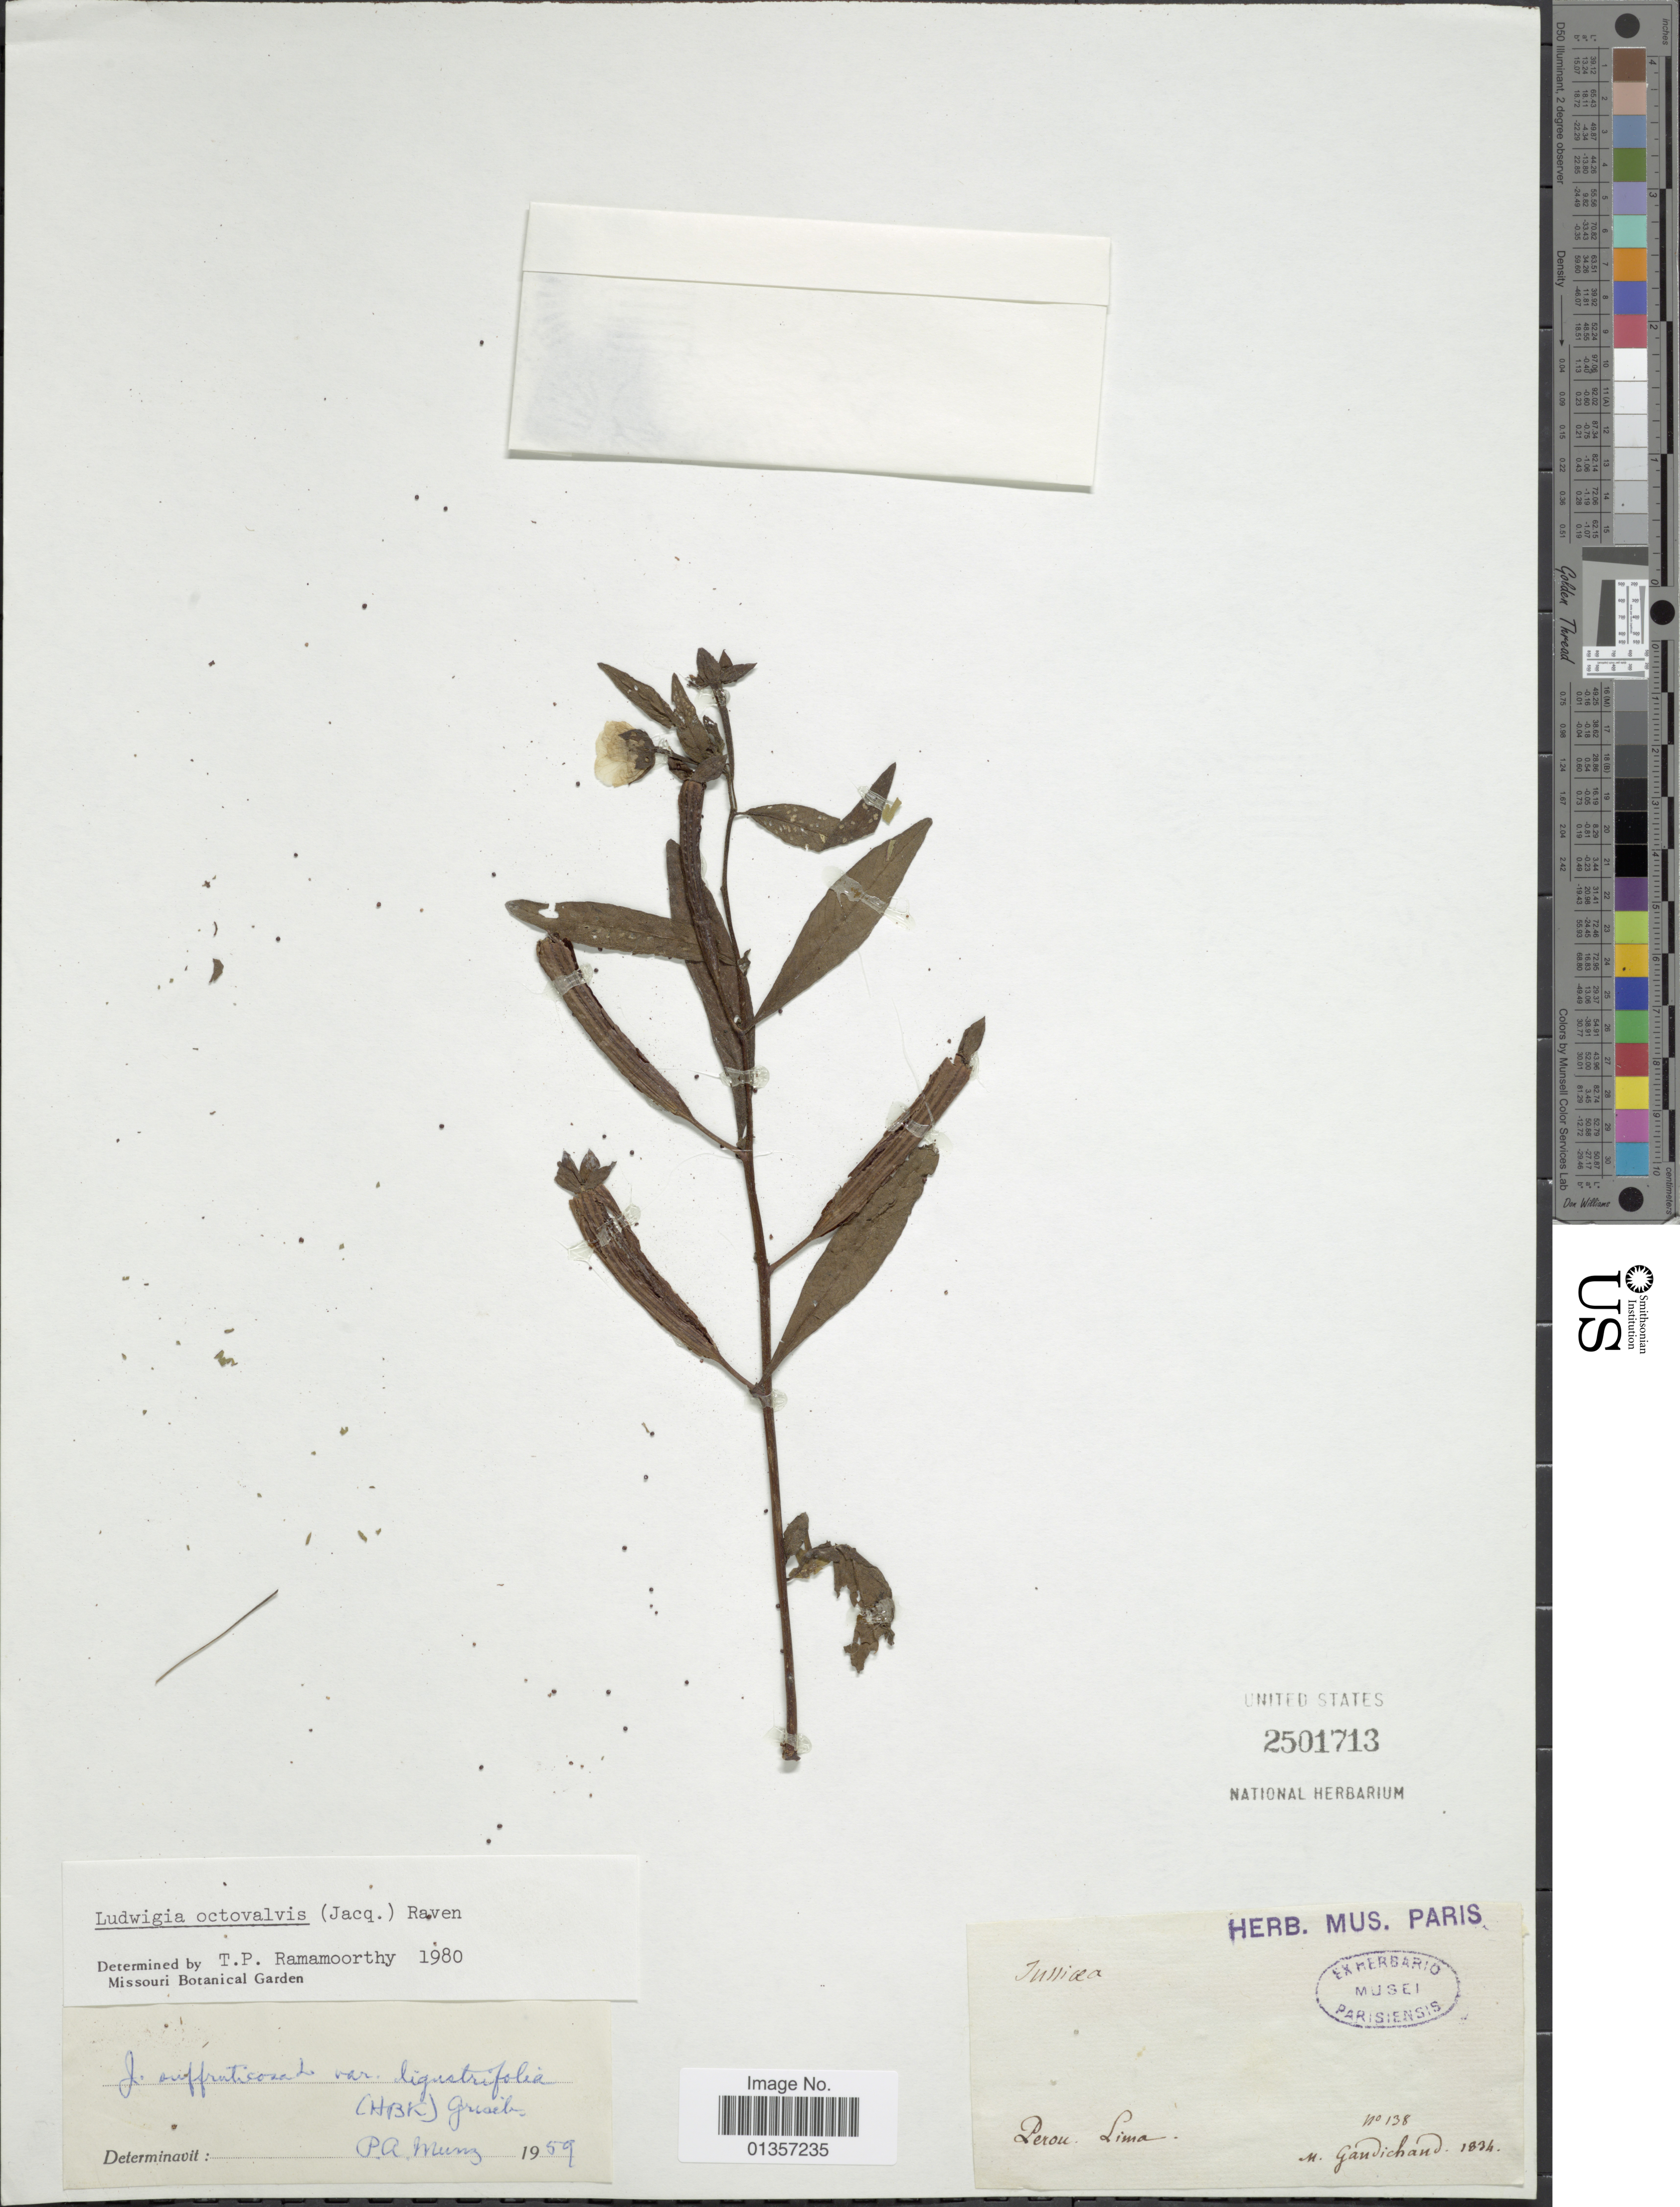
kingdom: Plantae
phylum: Tracheophyta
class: Magnoliopsida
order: Myrtales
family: Onagraceae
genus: Ludwigia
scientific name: Ludwigia octovalvis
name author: (Jacq.) P.H. Raven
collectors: C. Gaudichaud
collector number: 138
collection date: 1834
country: Peru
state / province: Lima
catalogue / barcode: US 2501713